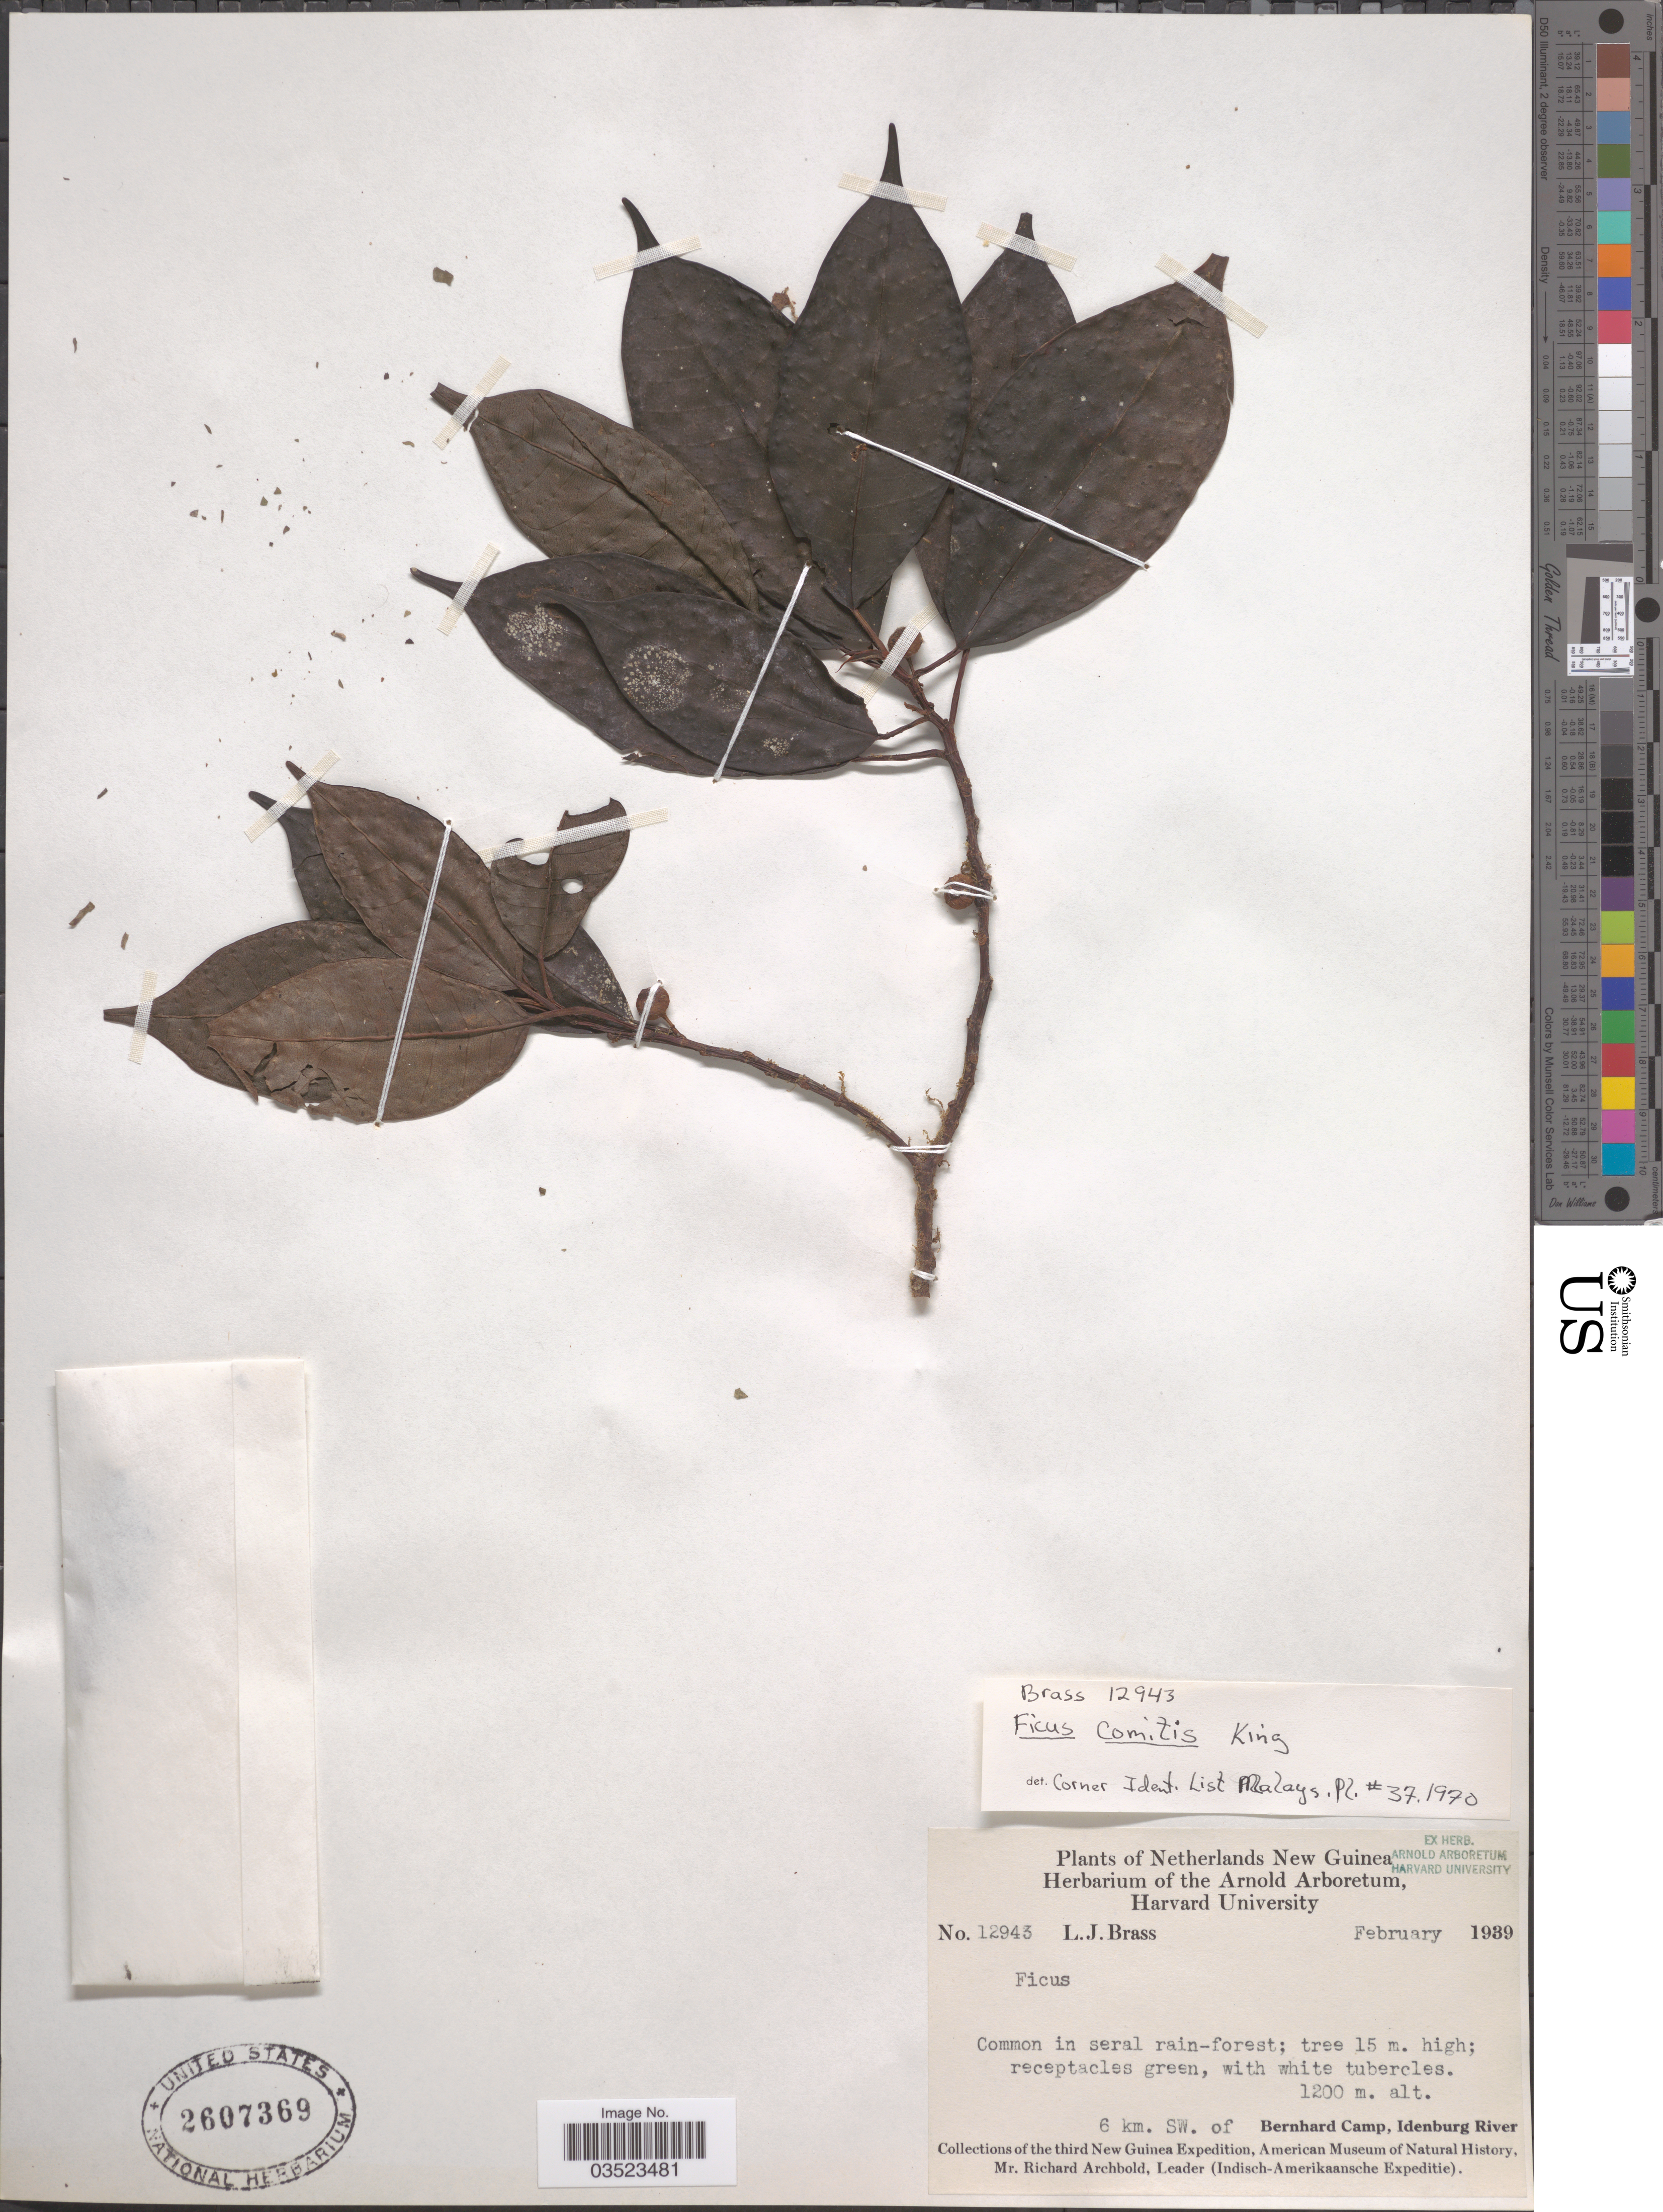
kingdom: Plantae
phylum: Tracheophyta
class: Magnoliopsida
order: Rosales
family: Moraceae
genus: Ficus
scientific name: Ficus comitis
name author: King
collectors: L. J. Brass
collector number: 12943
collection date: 1939-02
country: Indonesia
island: New Guinea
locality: Netherlands New Guinea. 6 km. SW. of Bernhard Camp, Idenburg River.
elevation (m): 1200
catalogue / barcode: US 2607369